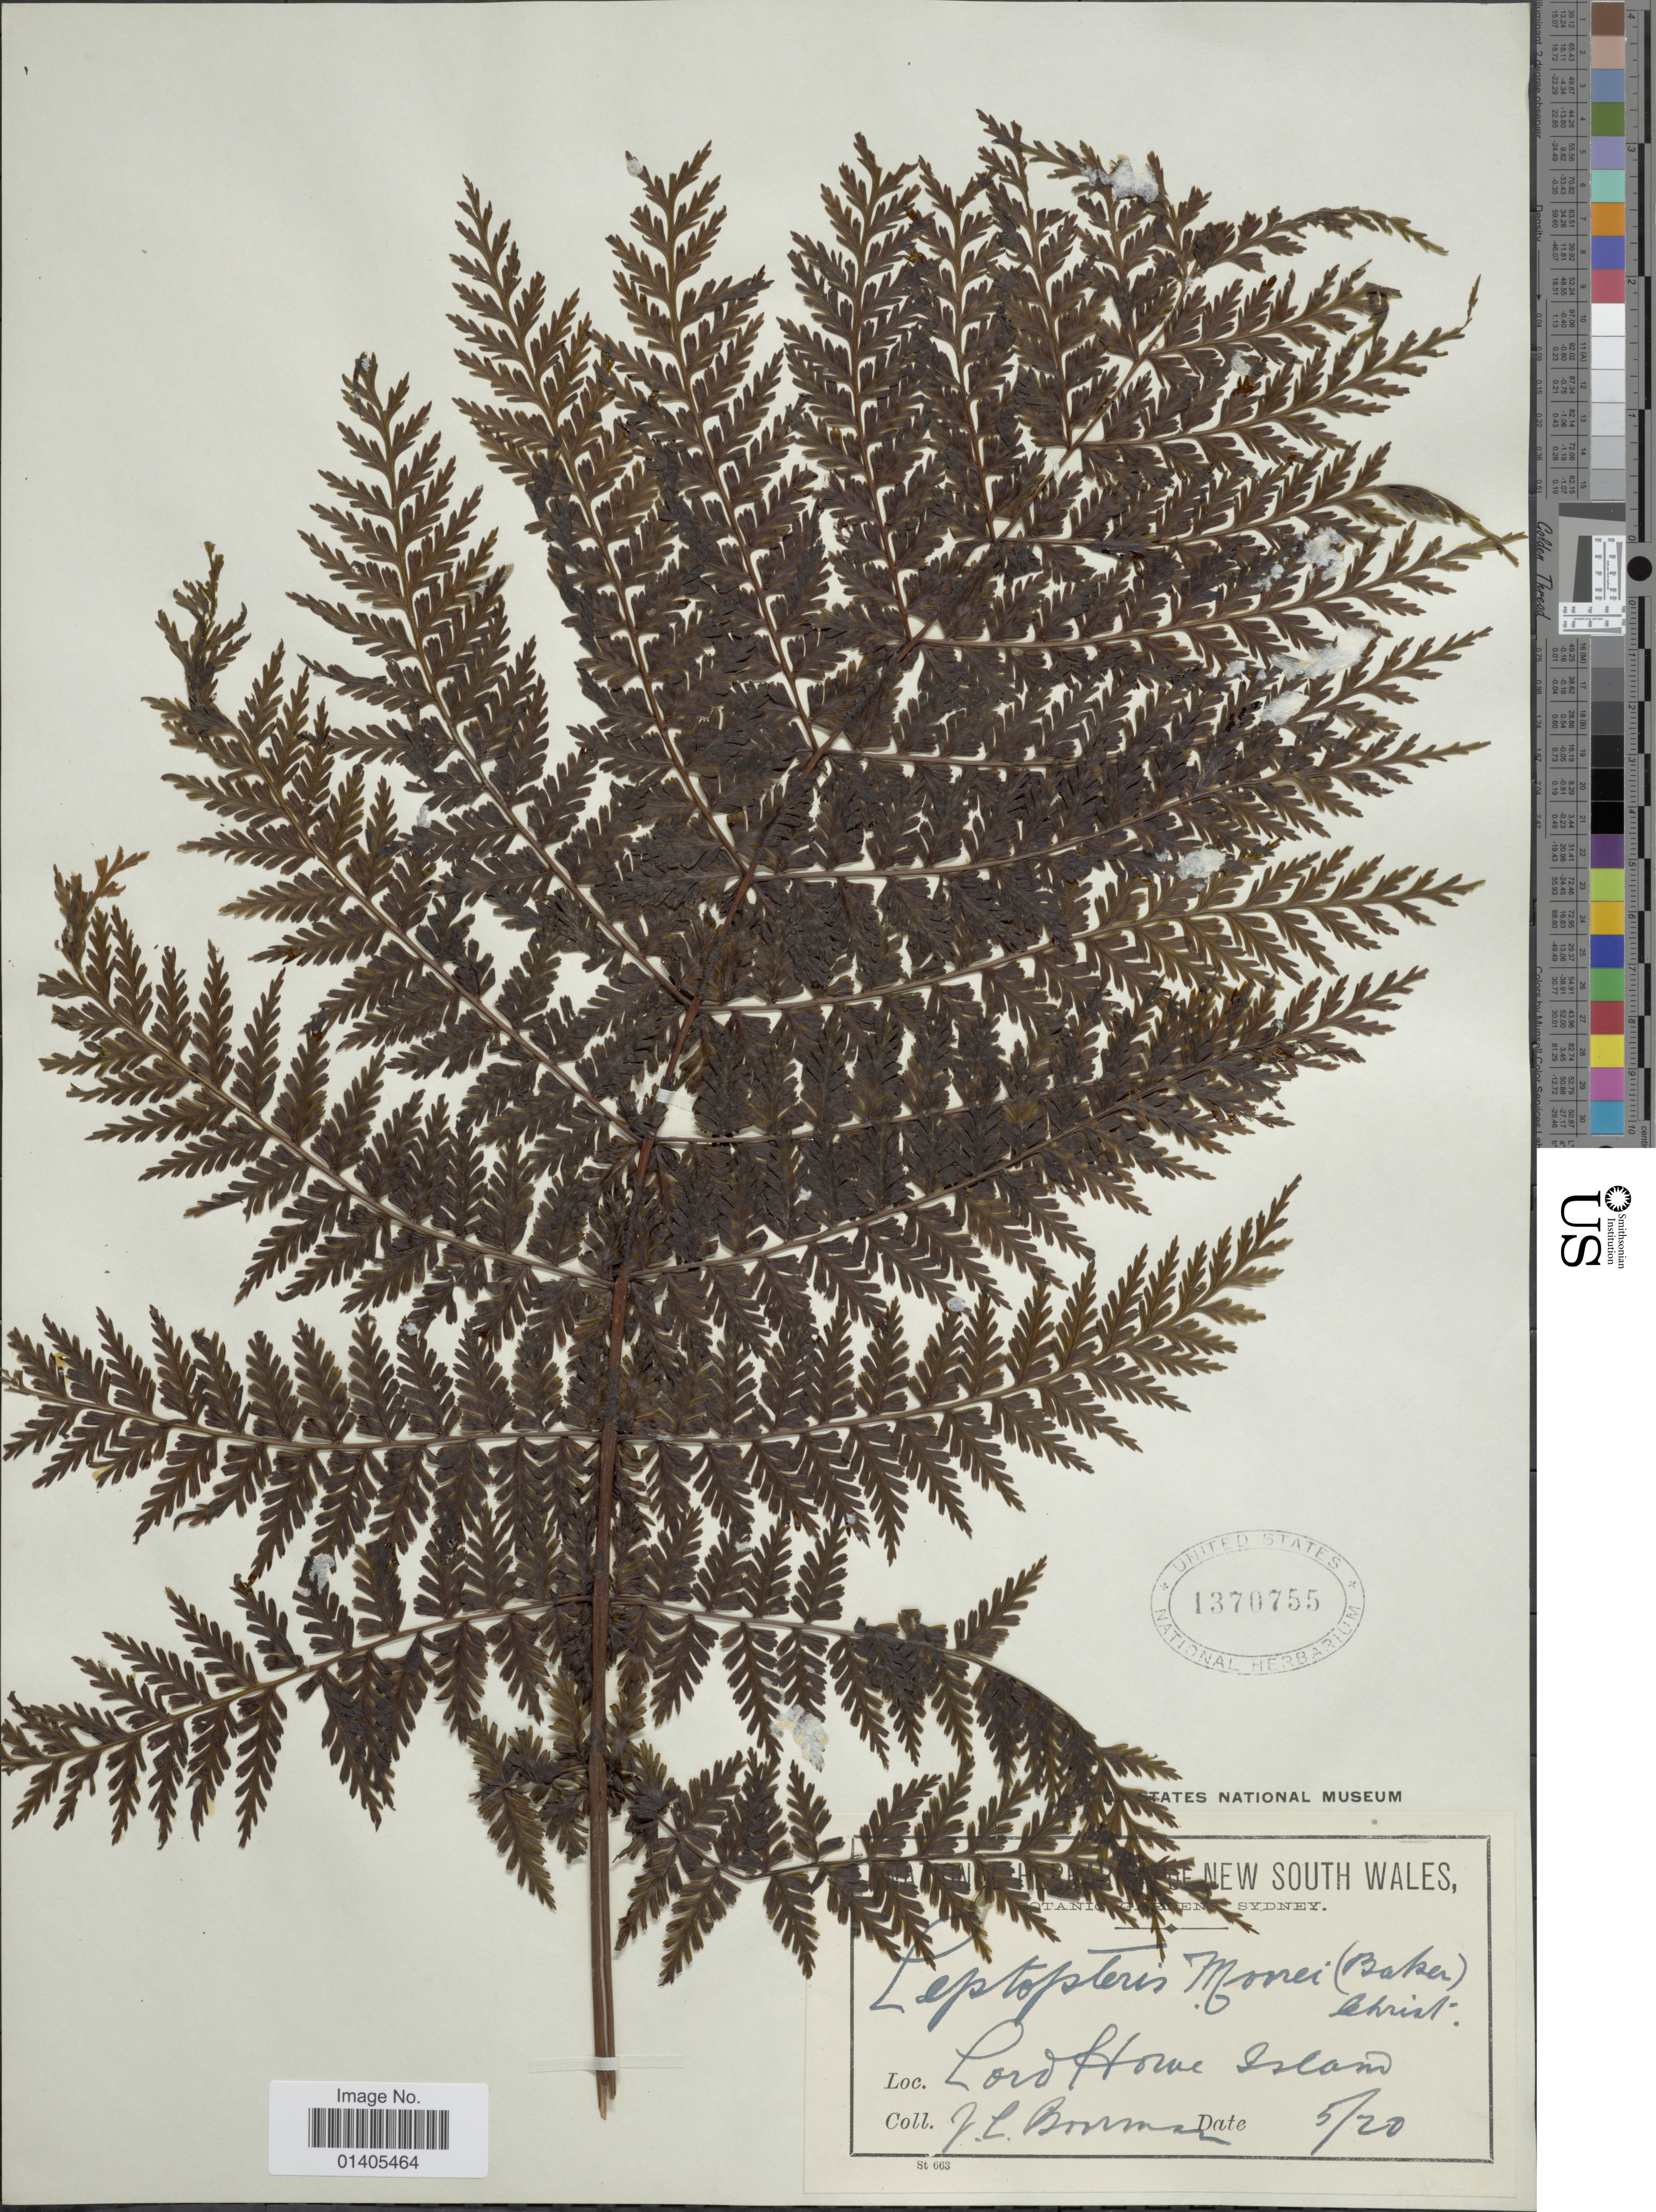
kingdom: Plantae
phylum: Tracheophyta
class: Polypodiopsida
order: Osmundales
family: Osmundaceae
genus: Leptopteris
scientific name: Leptopteris moorei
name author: (Baker) Ching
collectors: J. Boorman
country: Australia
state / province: New South Wales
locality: Lord Howe Island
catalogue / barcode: US 1370755